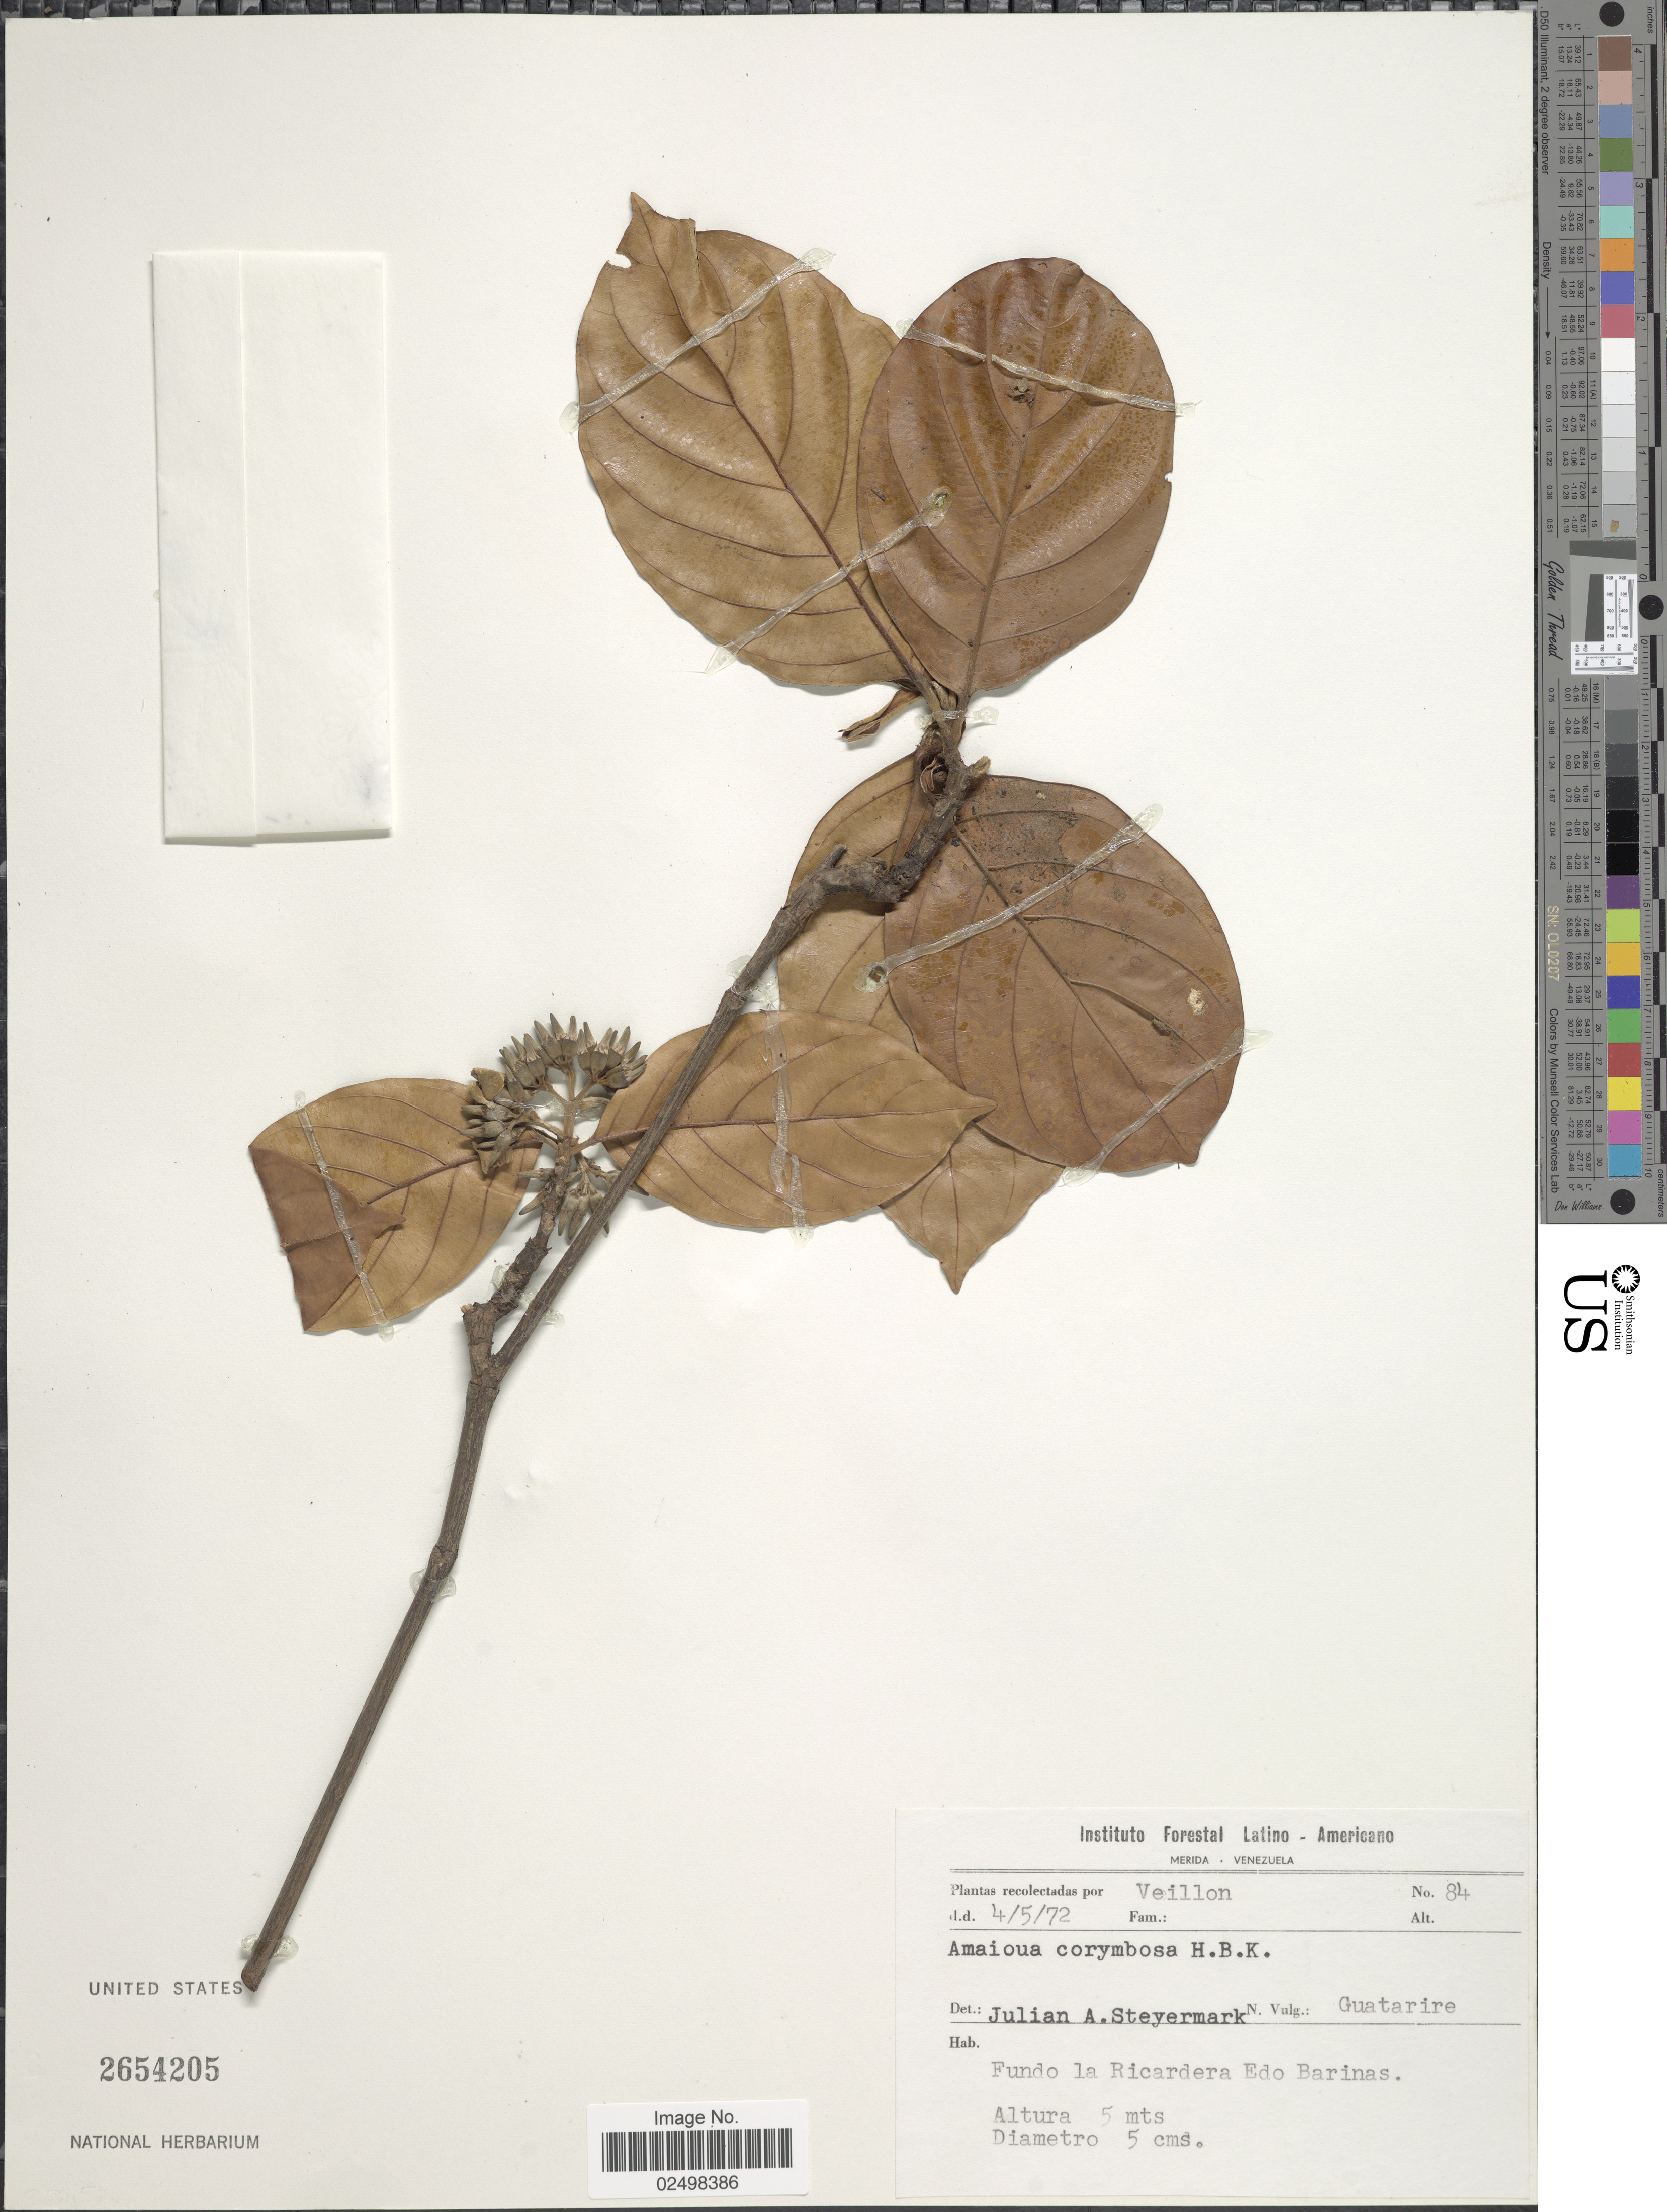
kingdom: Plantae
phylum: Tracheophyta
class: Magnoliopsida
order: Gentianales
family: Rubiaceae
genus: Amaioua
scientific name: Amaioua corymbosa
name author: Kunth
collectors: -. Veillon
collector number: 84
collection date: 1972-05-04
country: Venezuela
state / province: Barinas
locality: Fundo la Ricardera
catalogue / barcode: US 2654205